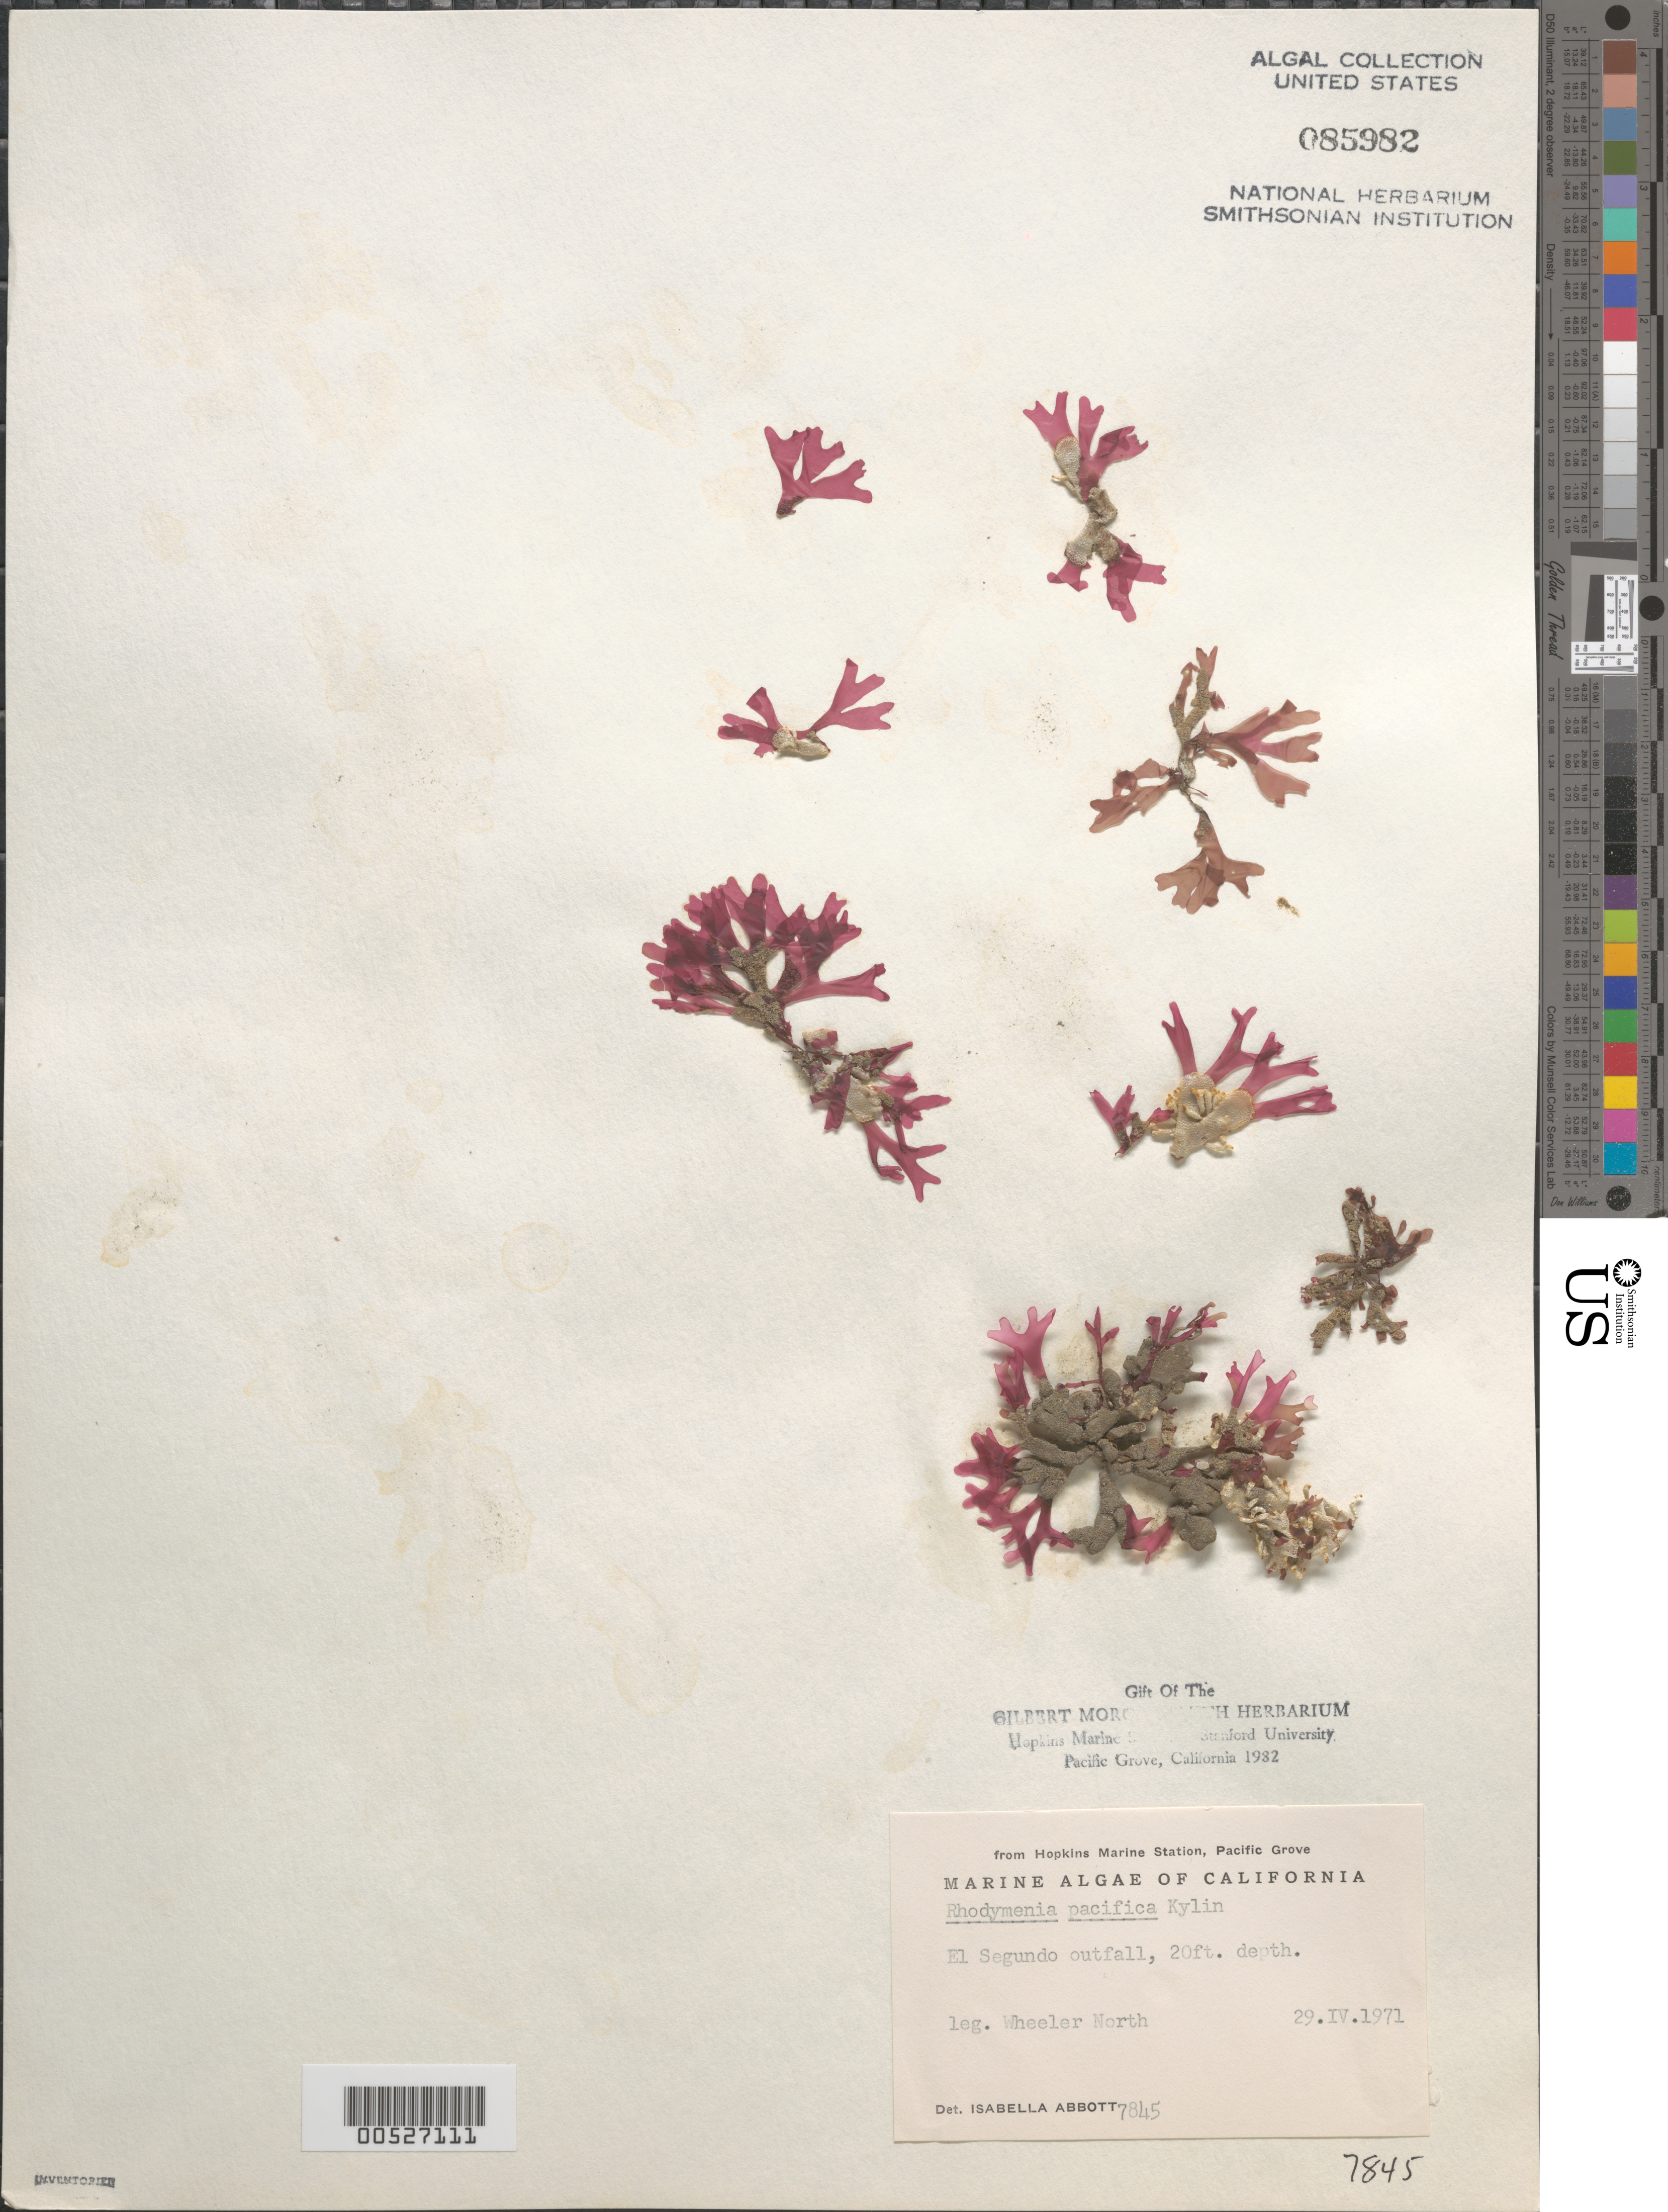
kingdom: Plantae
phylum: Rhodophyta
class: Florideophyceae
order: Rhodymeniales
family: Rhodymeniaceae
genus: Rhodymenia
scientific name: Rhodymenia pacifica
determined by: Abbott, Isabella A.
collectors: W. North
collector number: IAA 7845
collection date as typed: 29 Apr 1971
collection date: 1971-04-29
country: United States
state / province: California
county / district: Los Angeles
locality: El Segundo outfall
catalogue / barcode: US 85982